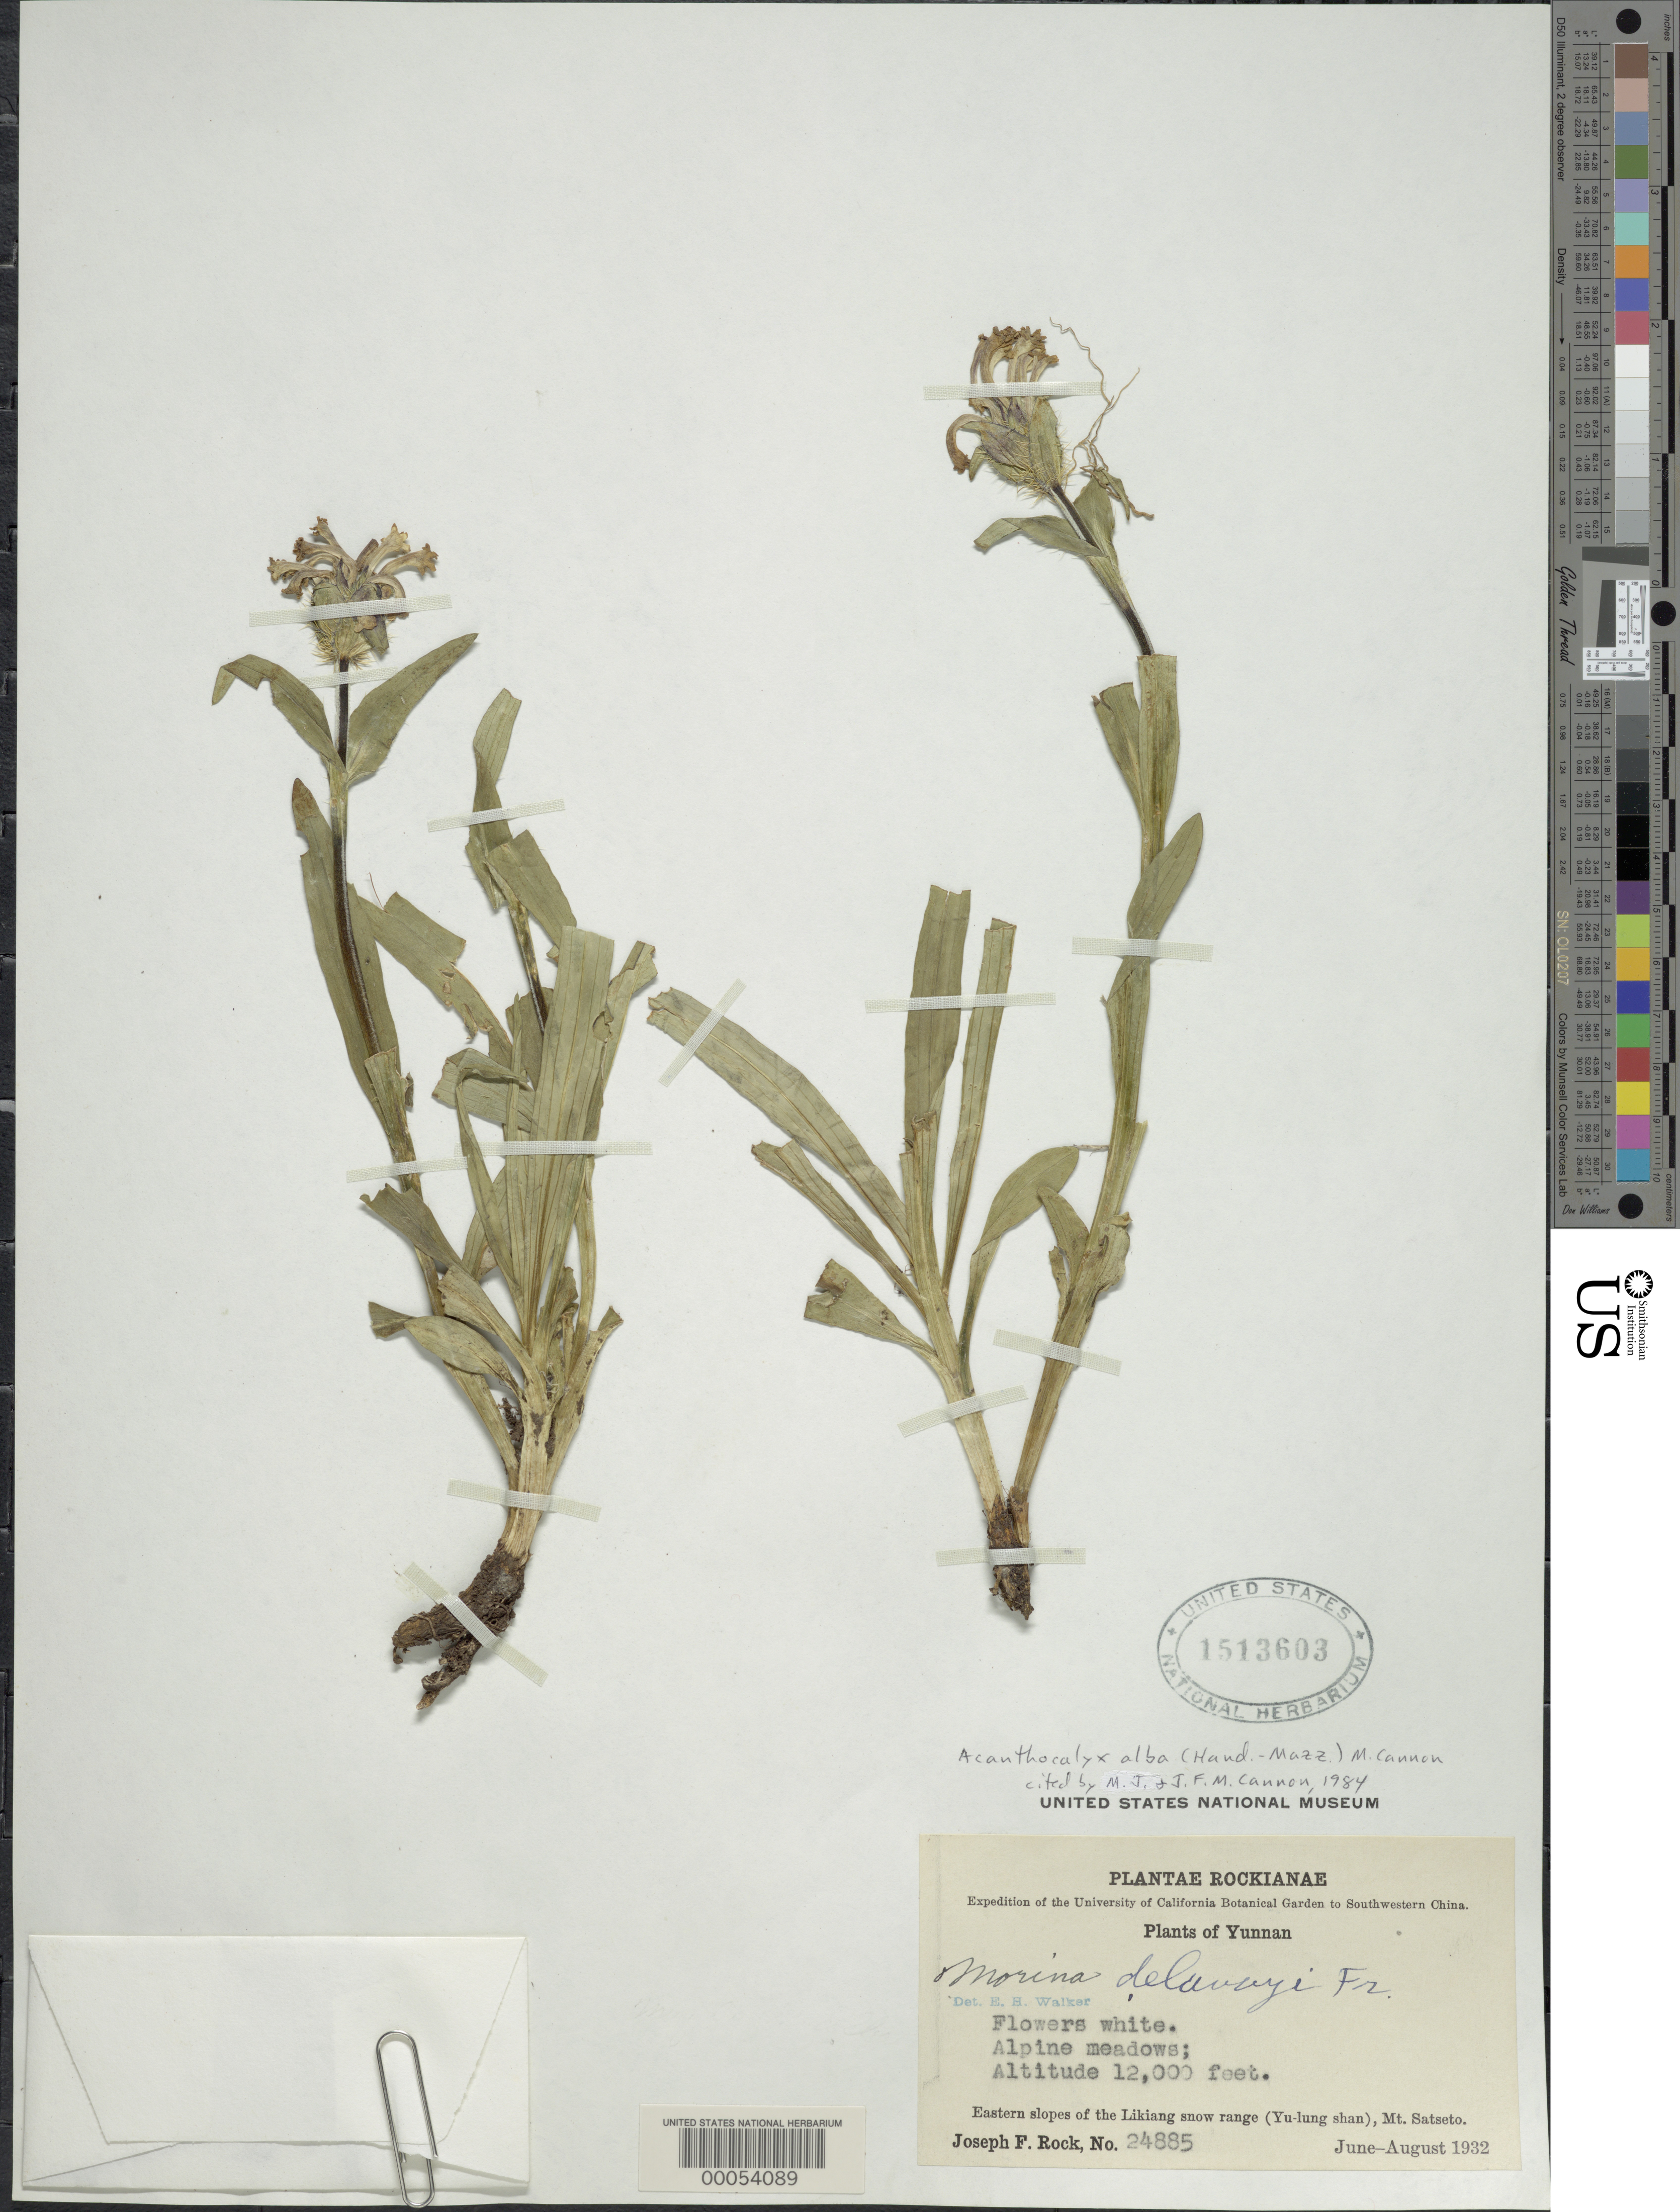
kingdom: Plantae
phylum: Tracheophyta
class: Magnoliopsida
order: Dipsacales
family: Caprifoliaceae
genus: Acanthocalyx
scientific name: Acanthocalyx alba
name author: (Hand.-Mazz.) M.J. Cannon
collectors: J. F. Rock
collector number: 24885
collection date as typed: Jun 1932 to -- Aug 1932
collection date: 1932-06/1932-08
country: China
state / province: Yunnan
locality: Likiang snow range, Mt. Satseto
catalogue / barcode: US 1513603